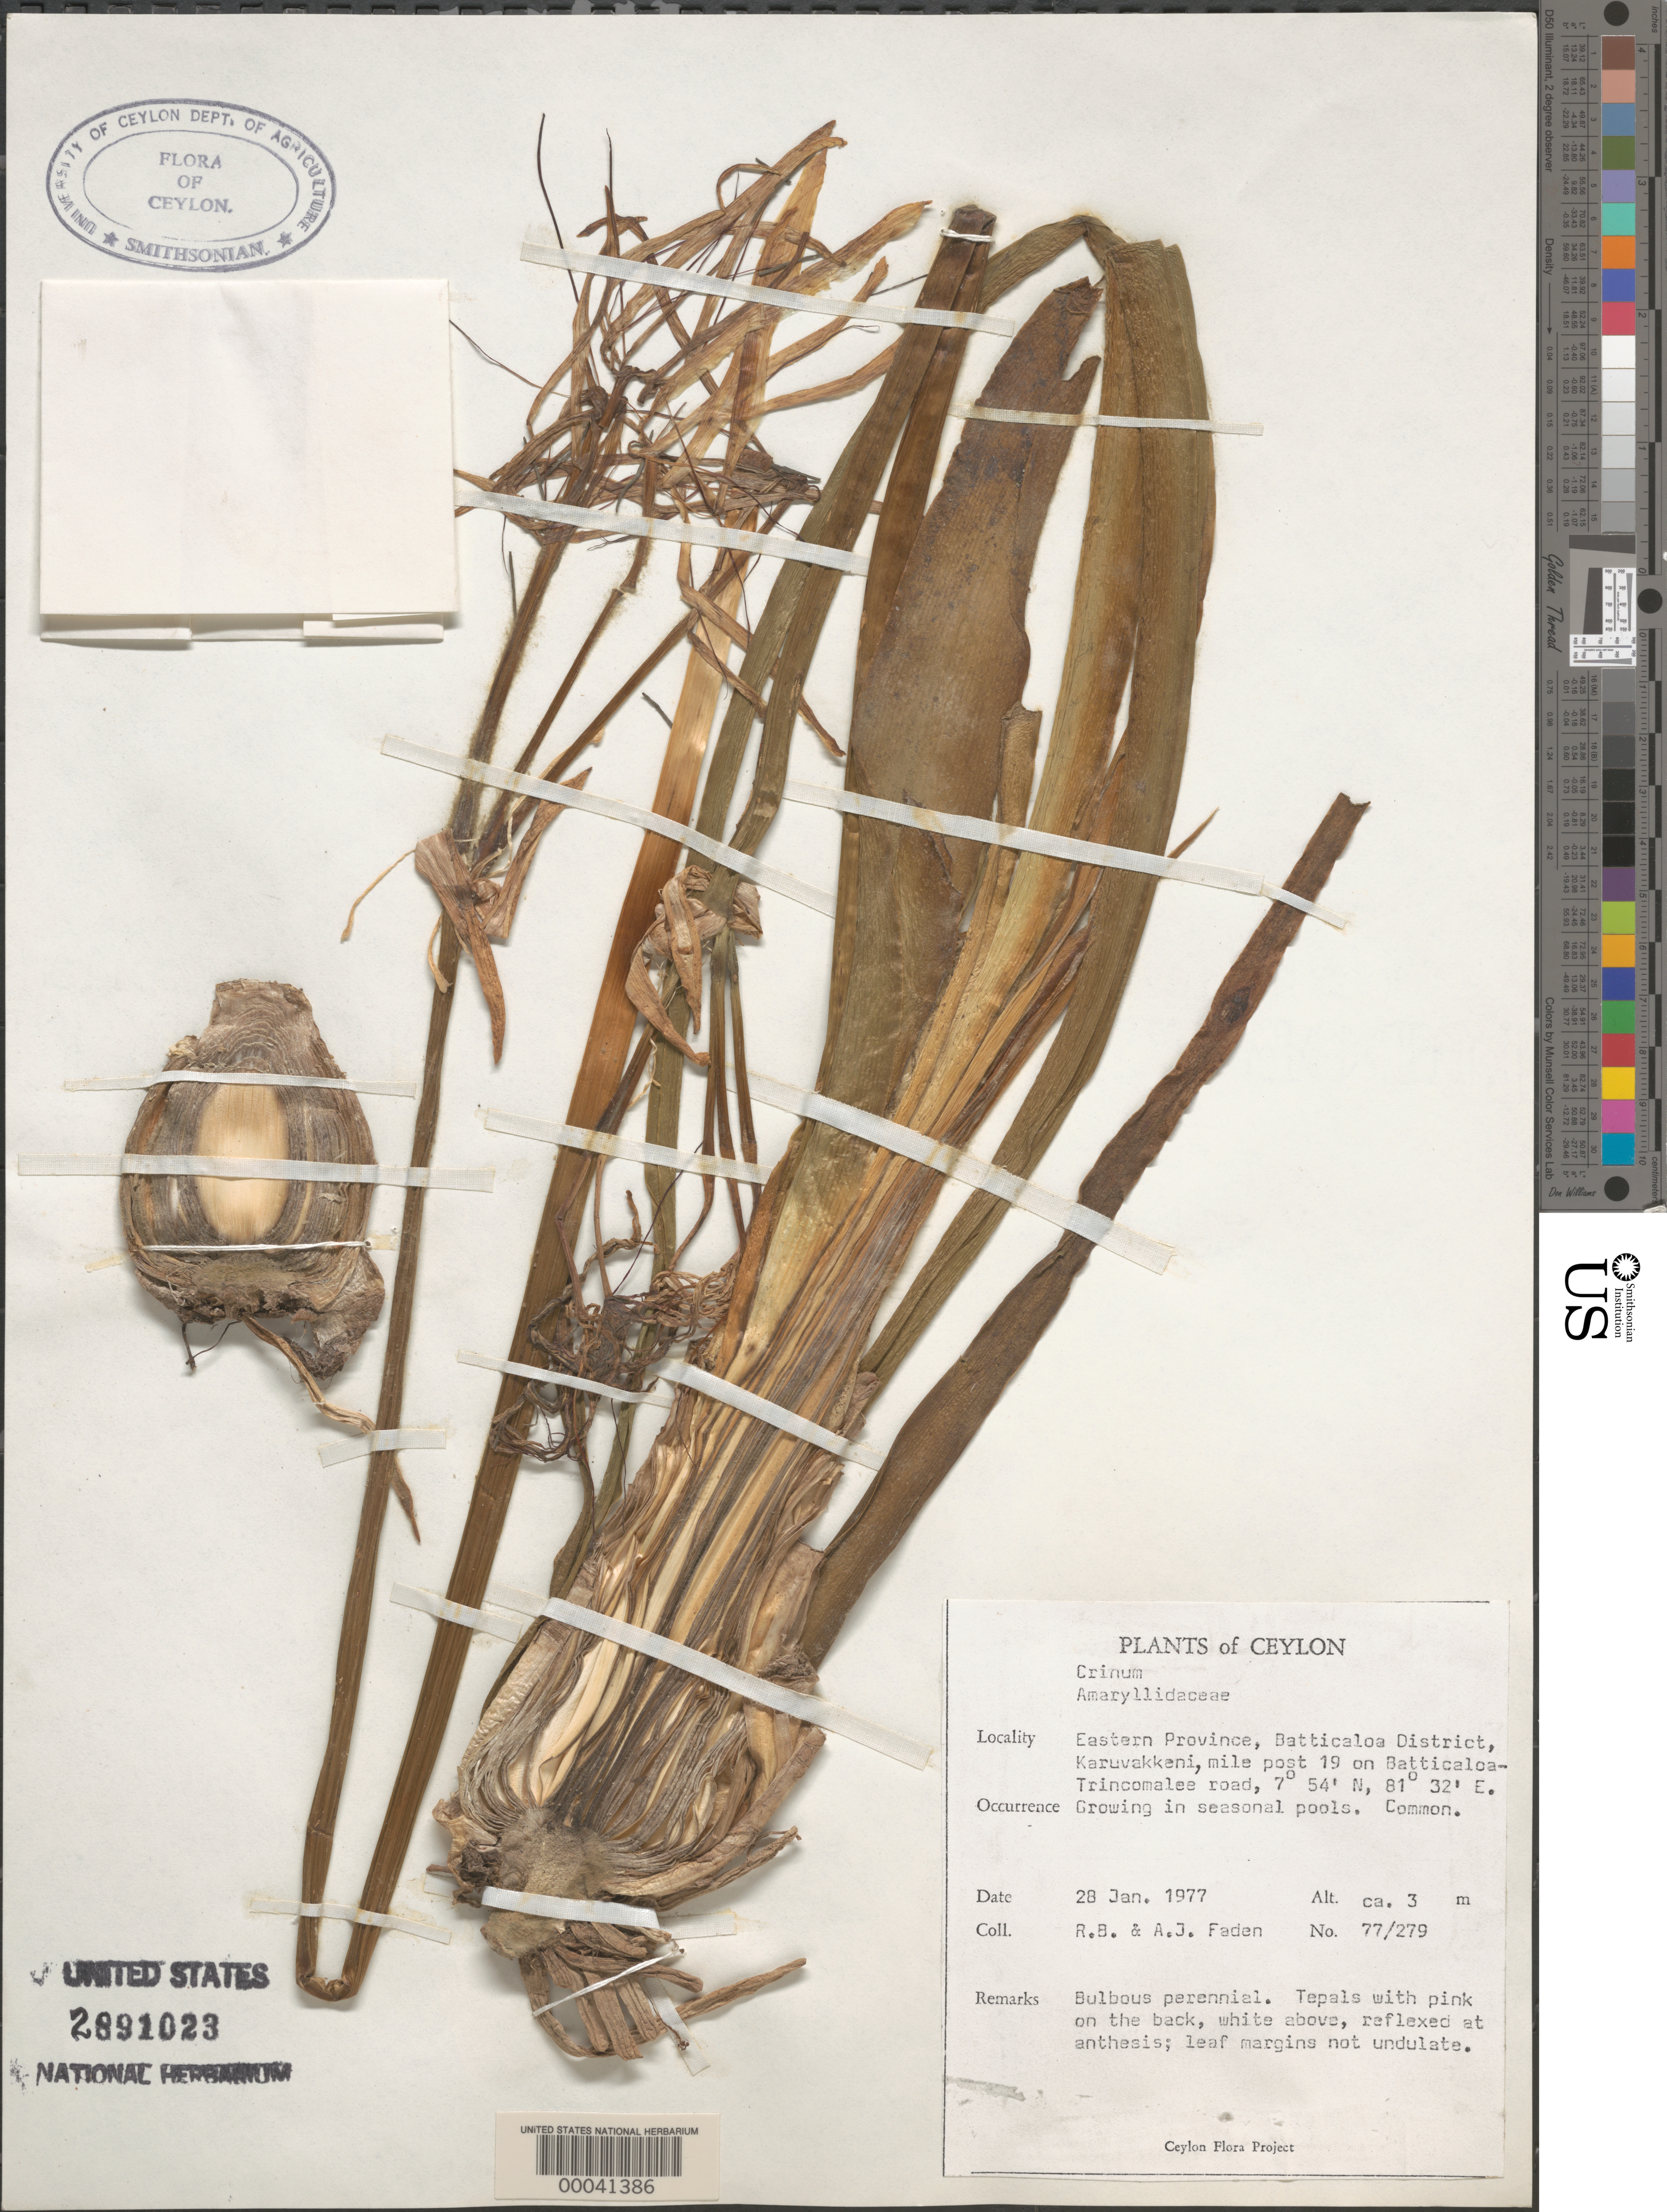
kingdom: Plantae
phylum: Tracheophyta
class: Liliopsida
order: Asparagales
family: Amaryllidaceae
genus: Crinum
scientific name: Crinum sp.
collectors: R. B. Faden & A. J. Faden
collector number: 77/279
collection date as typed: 28 Jan 1977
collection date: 1977-01-28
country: Sri Lanka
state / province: Eastern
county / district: Batticaloa Dist.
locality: Karuvakkeni, mi. post 19 on batticaloa-trincomalee rd.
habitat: Growing in seasonal pools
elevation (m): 60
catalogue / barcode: US 2891023